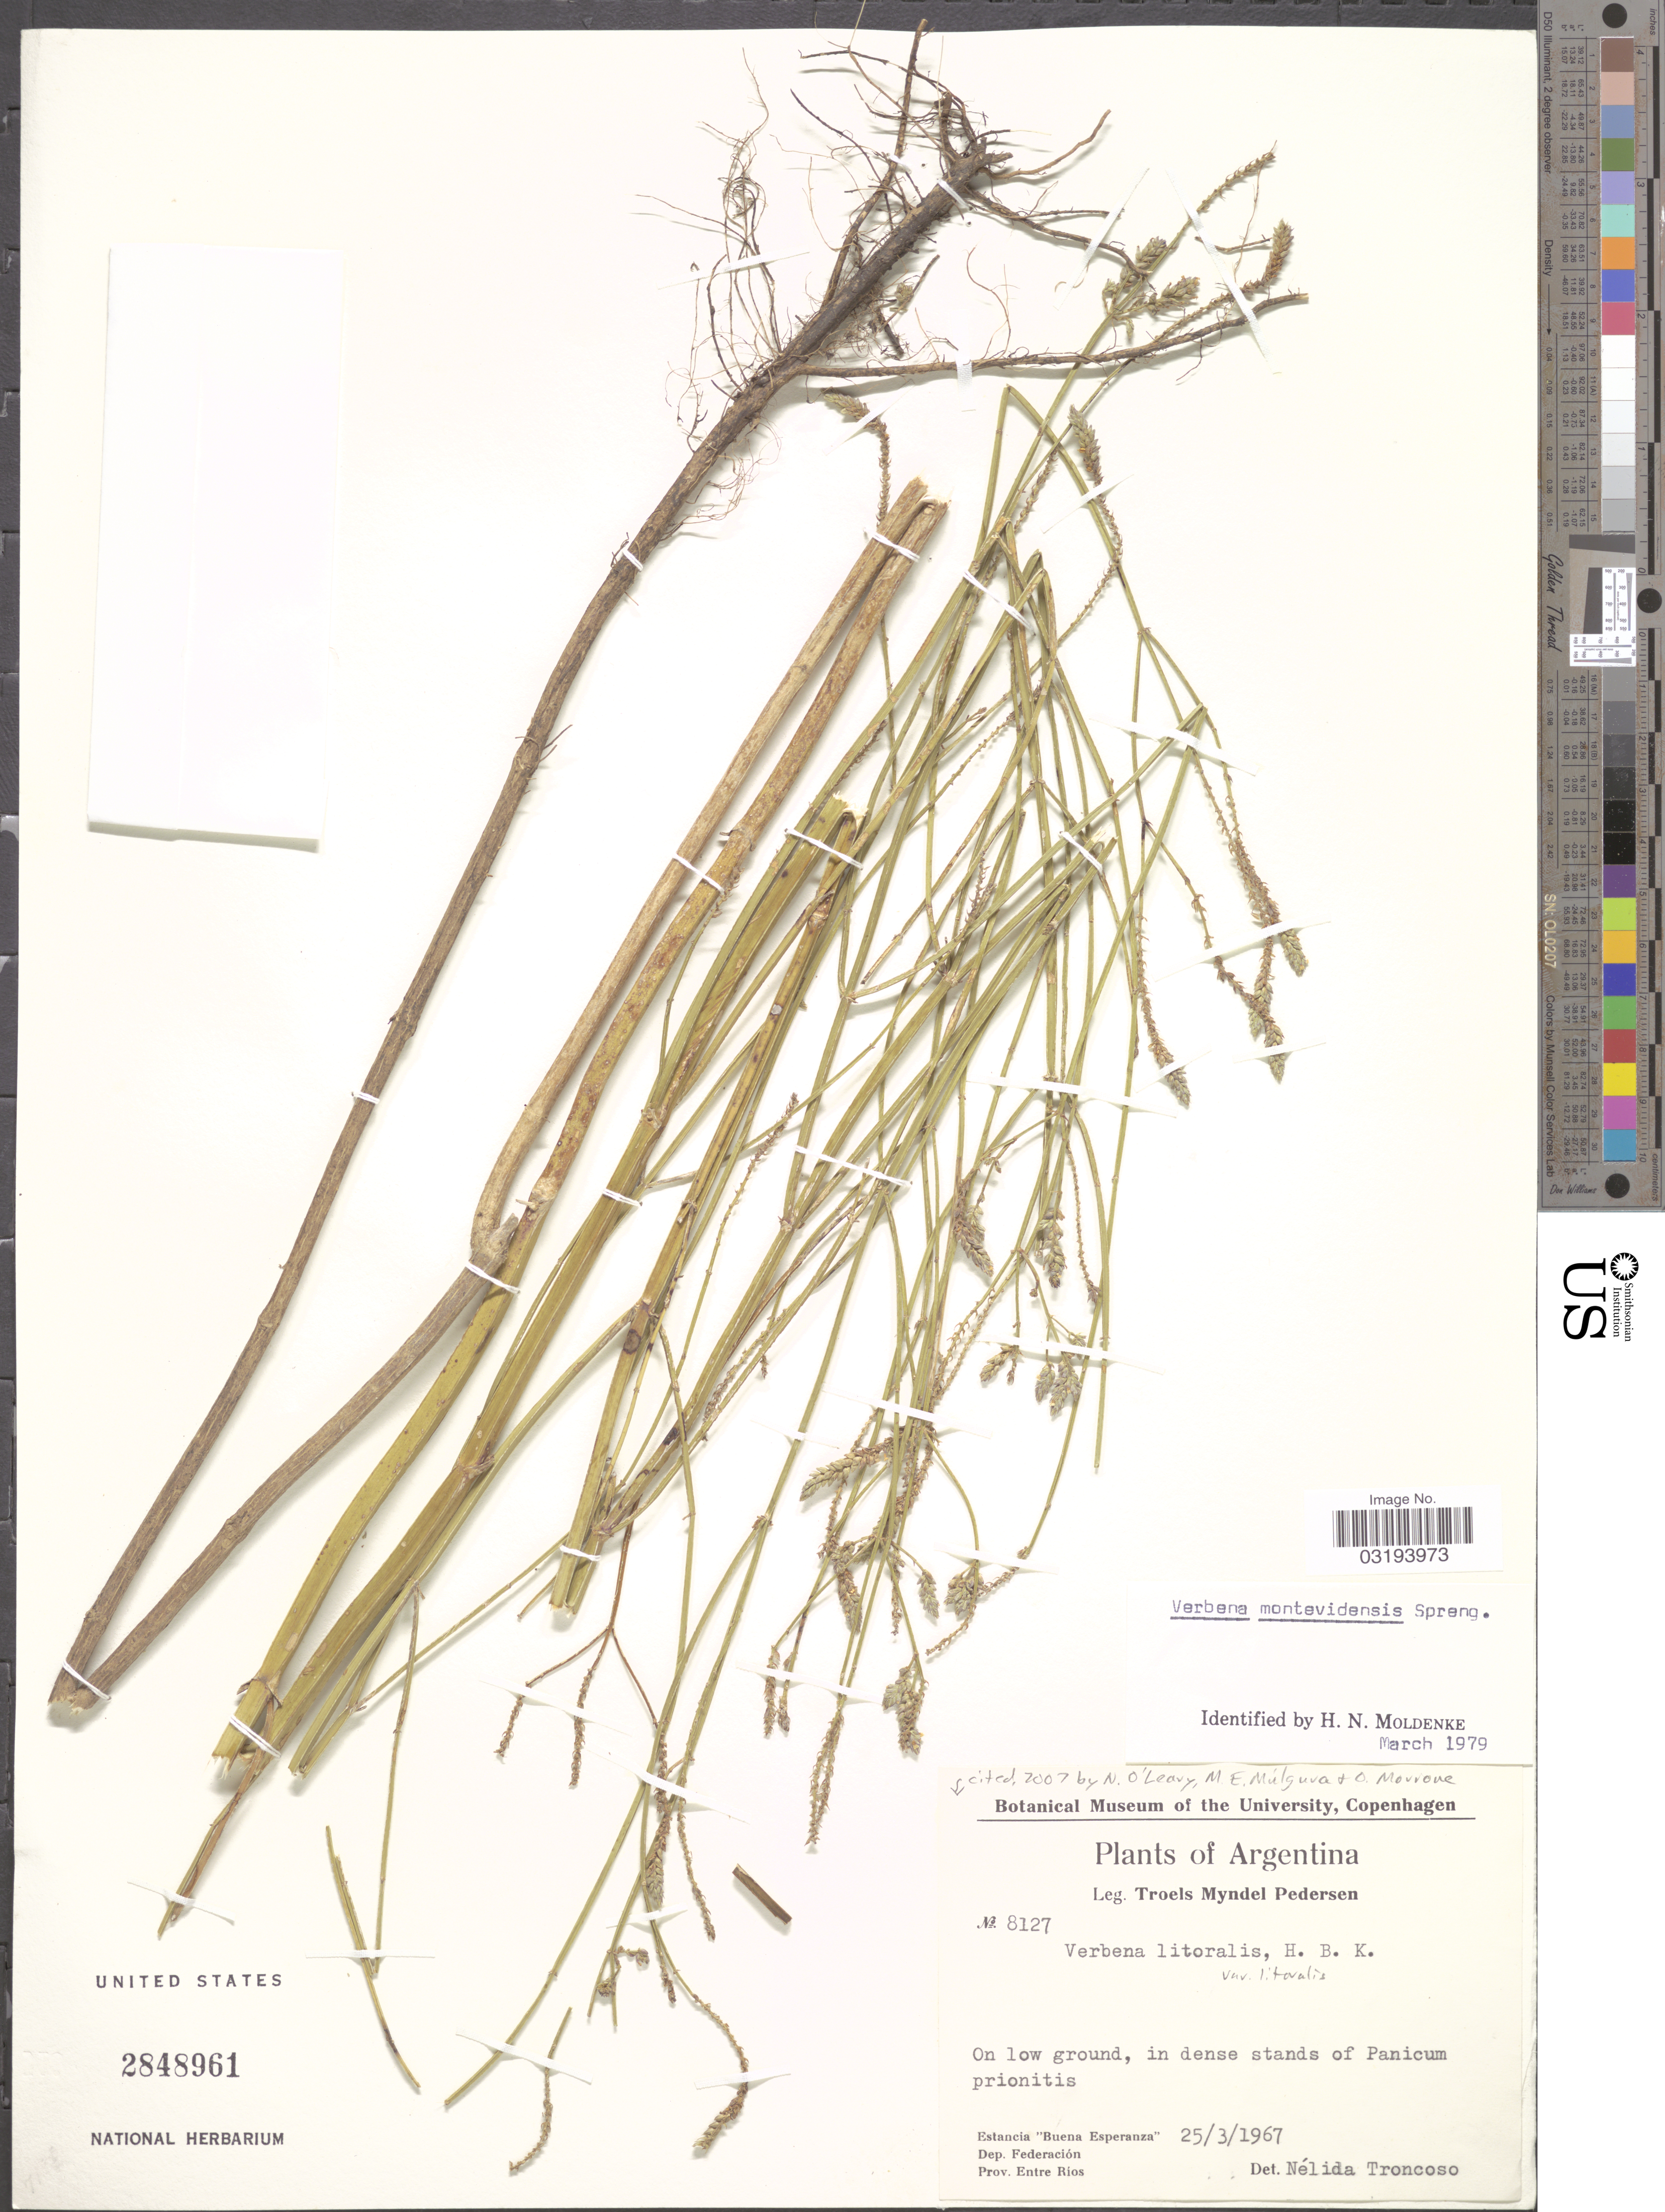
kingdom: Plantae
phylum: Tracheophyta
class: Magnoliopsida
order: Lamiales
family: Verbenaceae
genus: Verbena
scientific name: Verbena litoralis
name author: Kunth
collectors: T. Pederson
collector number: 8127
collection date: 1967-03-25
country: Argentina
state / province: Entre Rios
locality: Estancia "Buena Esperanza", Dep. Federación.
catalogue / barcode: US 2848961